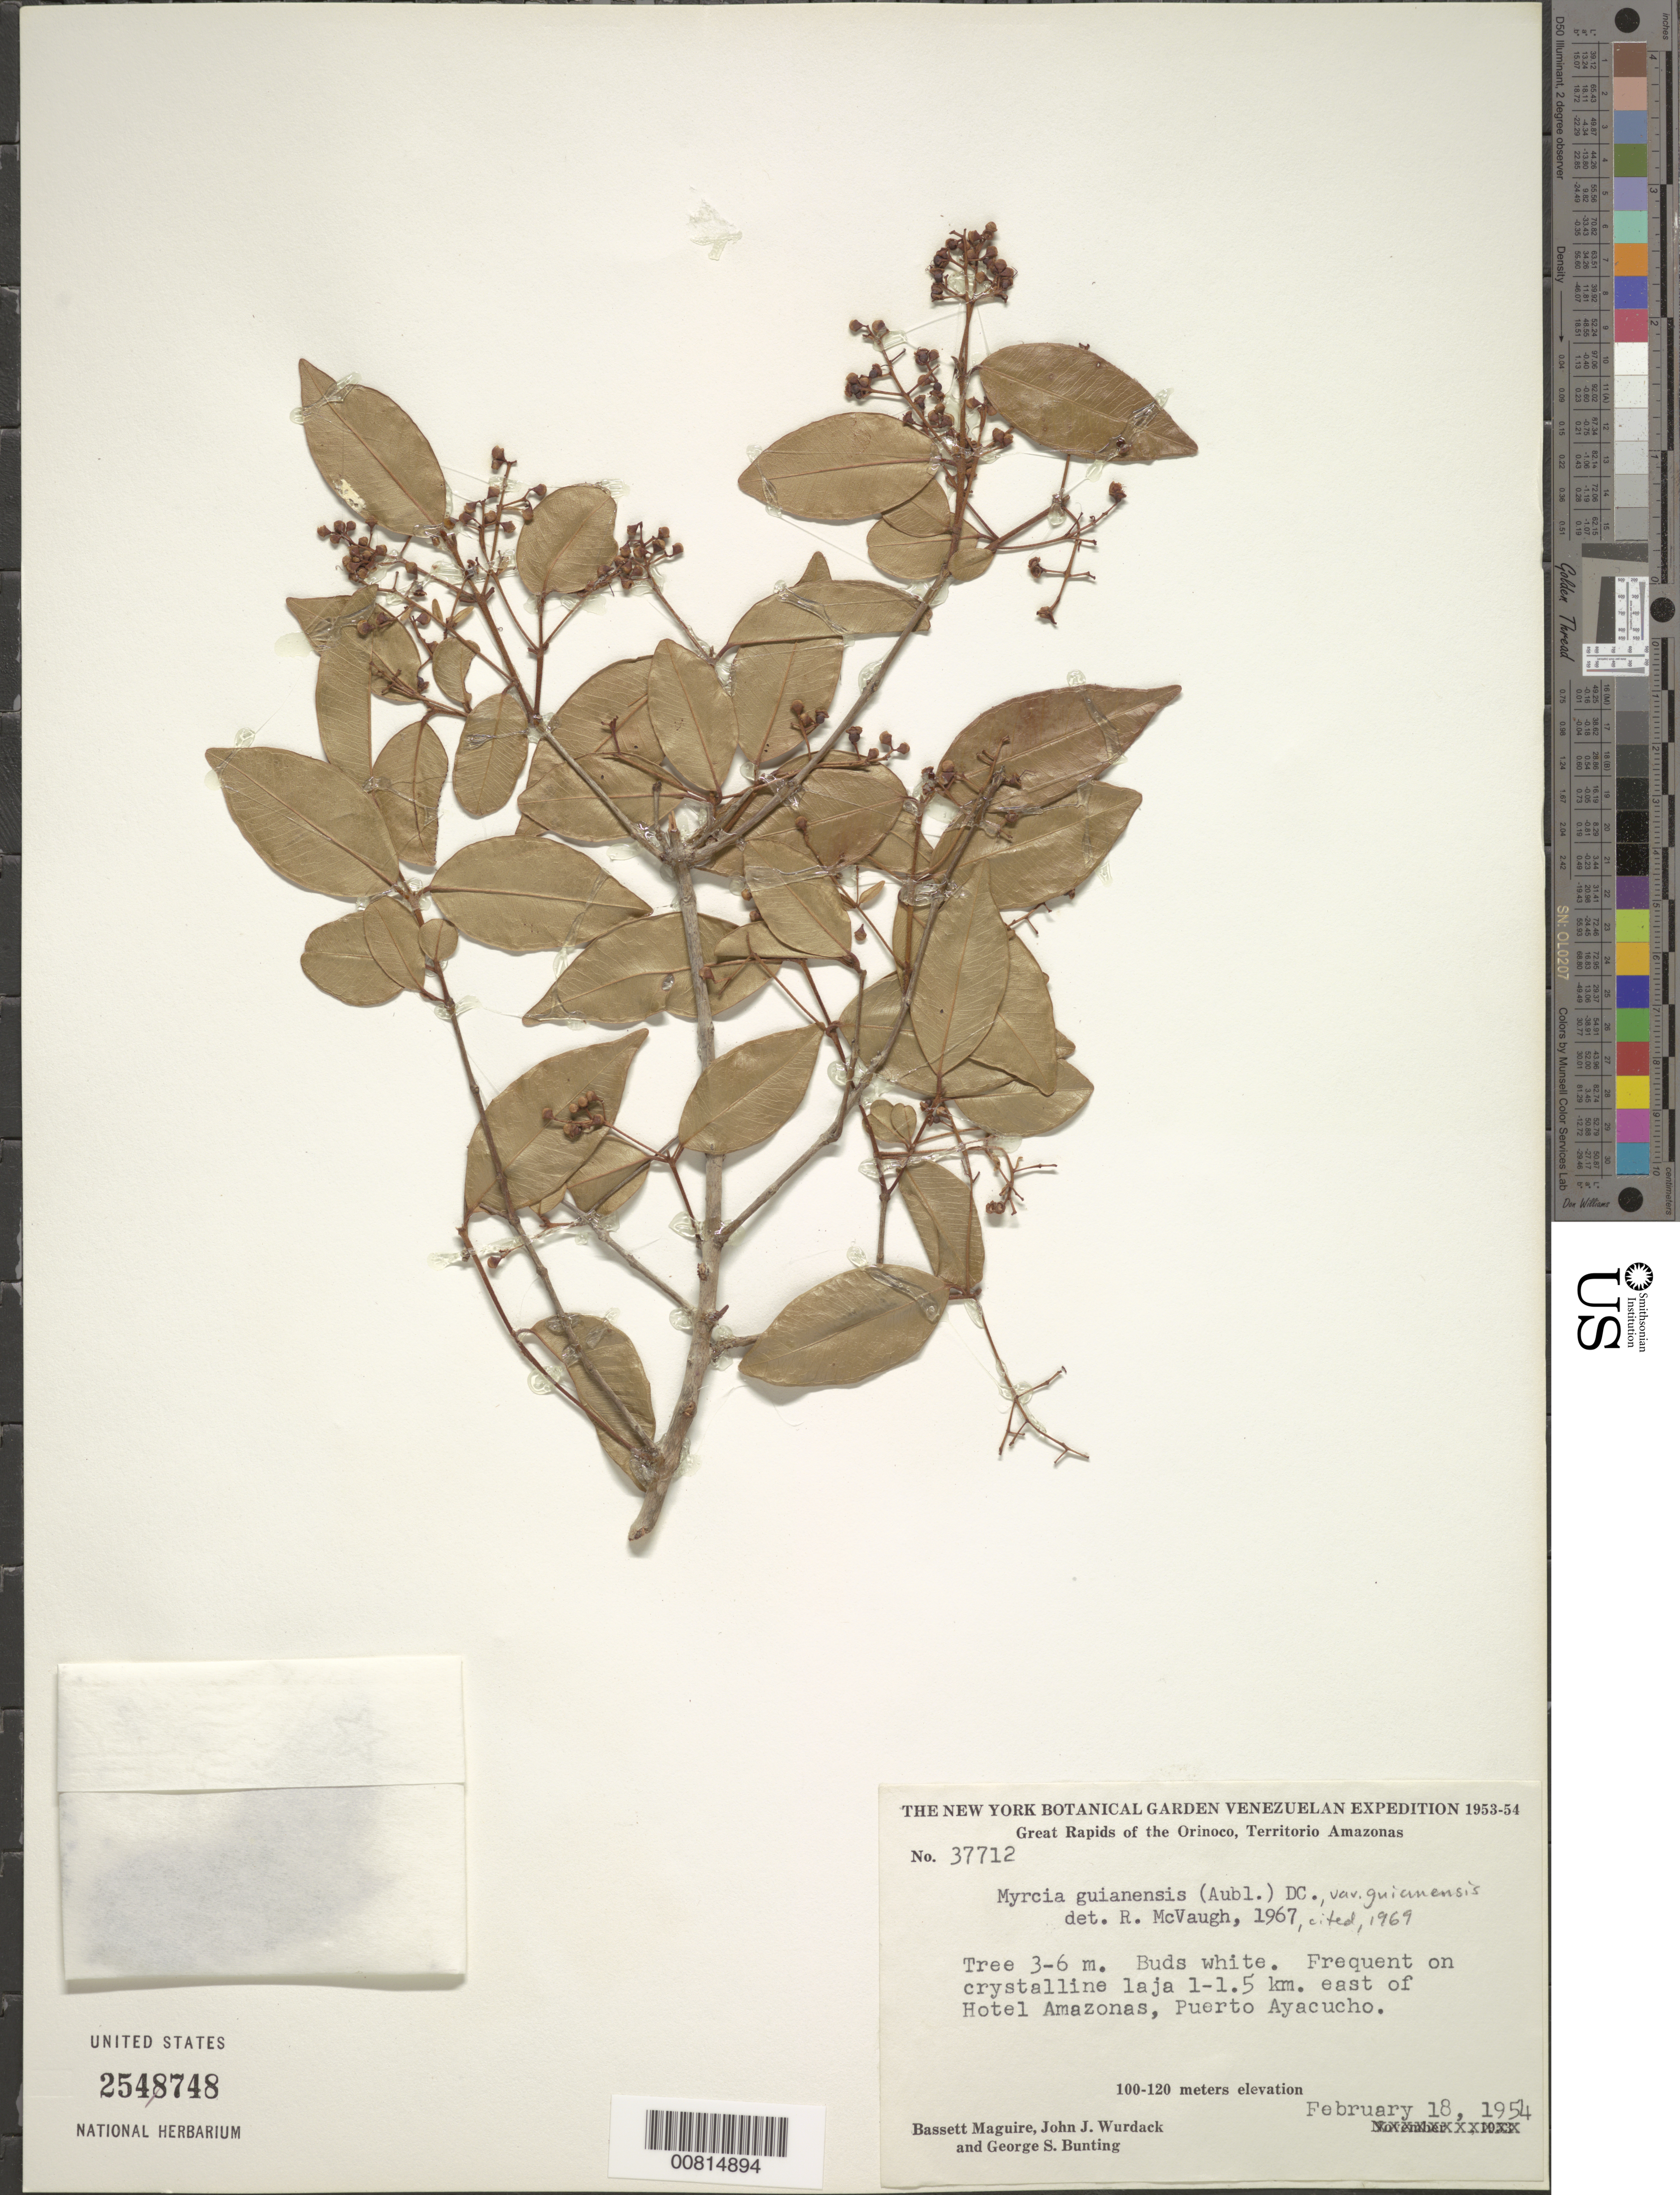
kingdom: Plantae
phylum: Tracheophyta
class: Magnoliopsida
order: Myrtales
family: Myrtaceae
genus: Myrcia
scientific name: Myrcia guianensis var. guianensis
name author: (Aubl.) DC.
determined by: McVaugh, R.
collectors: B. Maguire, J. J. Wurdack & G. S. Bunting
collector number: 37712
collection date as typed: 18-Feb-54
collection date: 1954-02-18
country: Venezuela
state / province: Amazonas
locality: Puerto Ayacucho, 1-1.5 km E of Hotel Amazonas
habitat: Crystalline laja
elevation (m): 100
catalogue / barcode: US 2548748